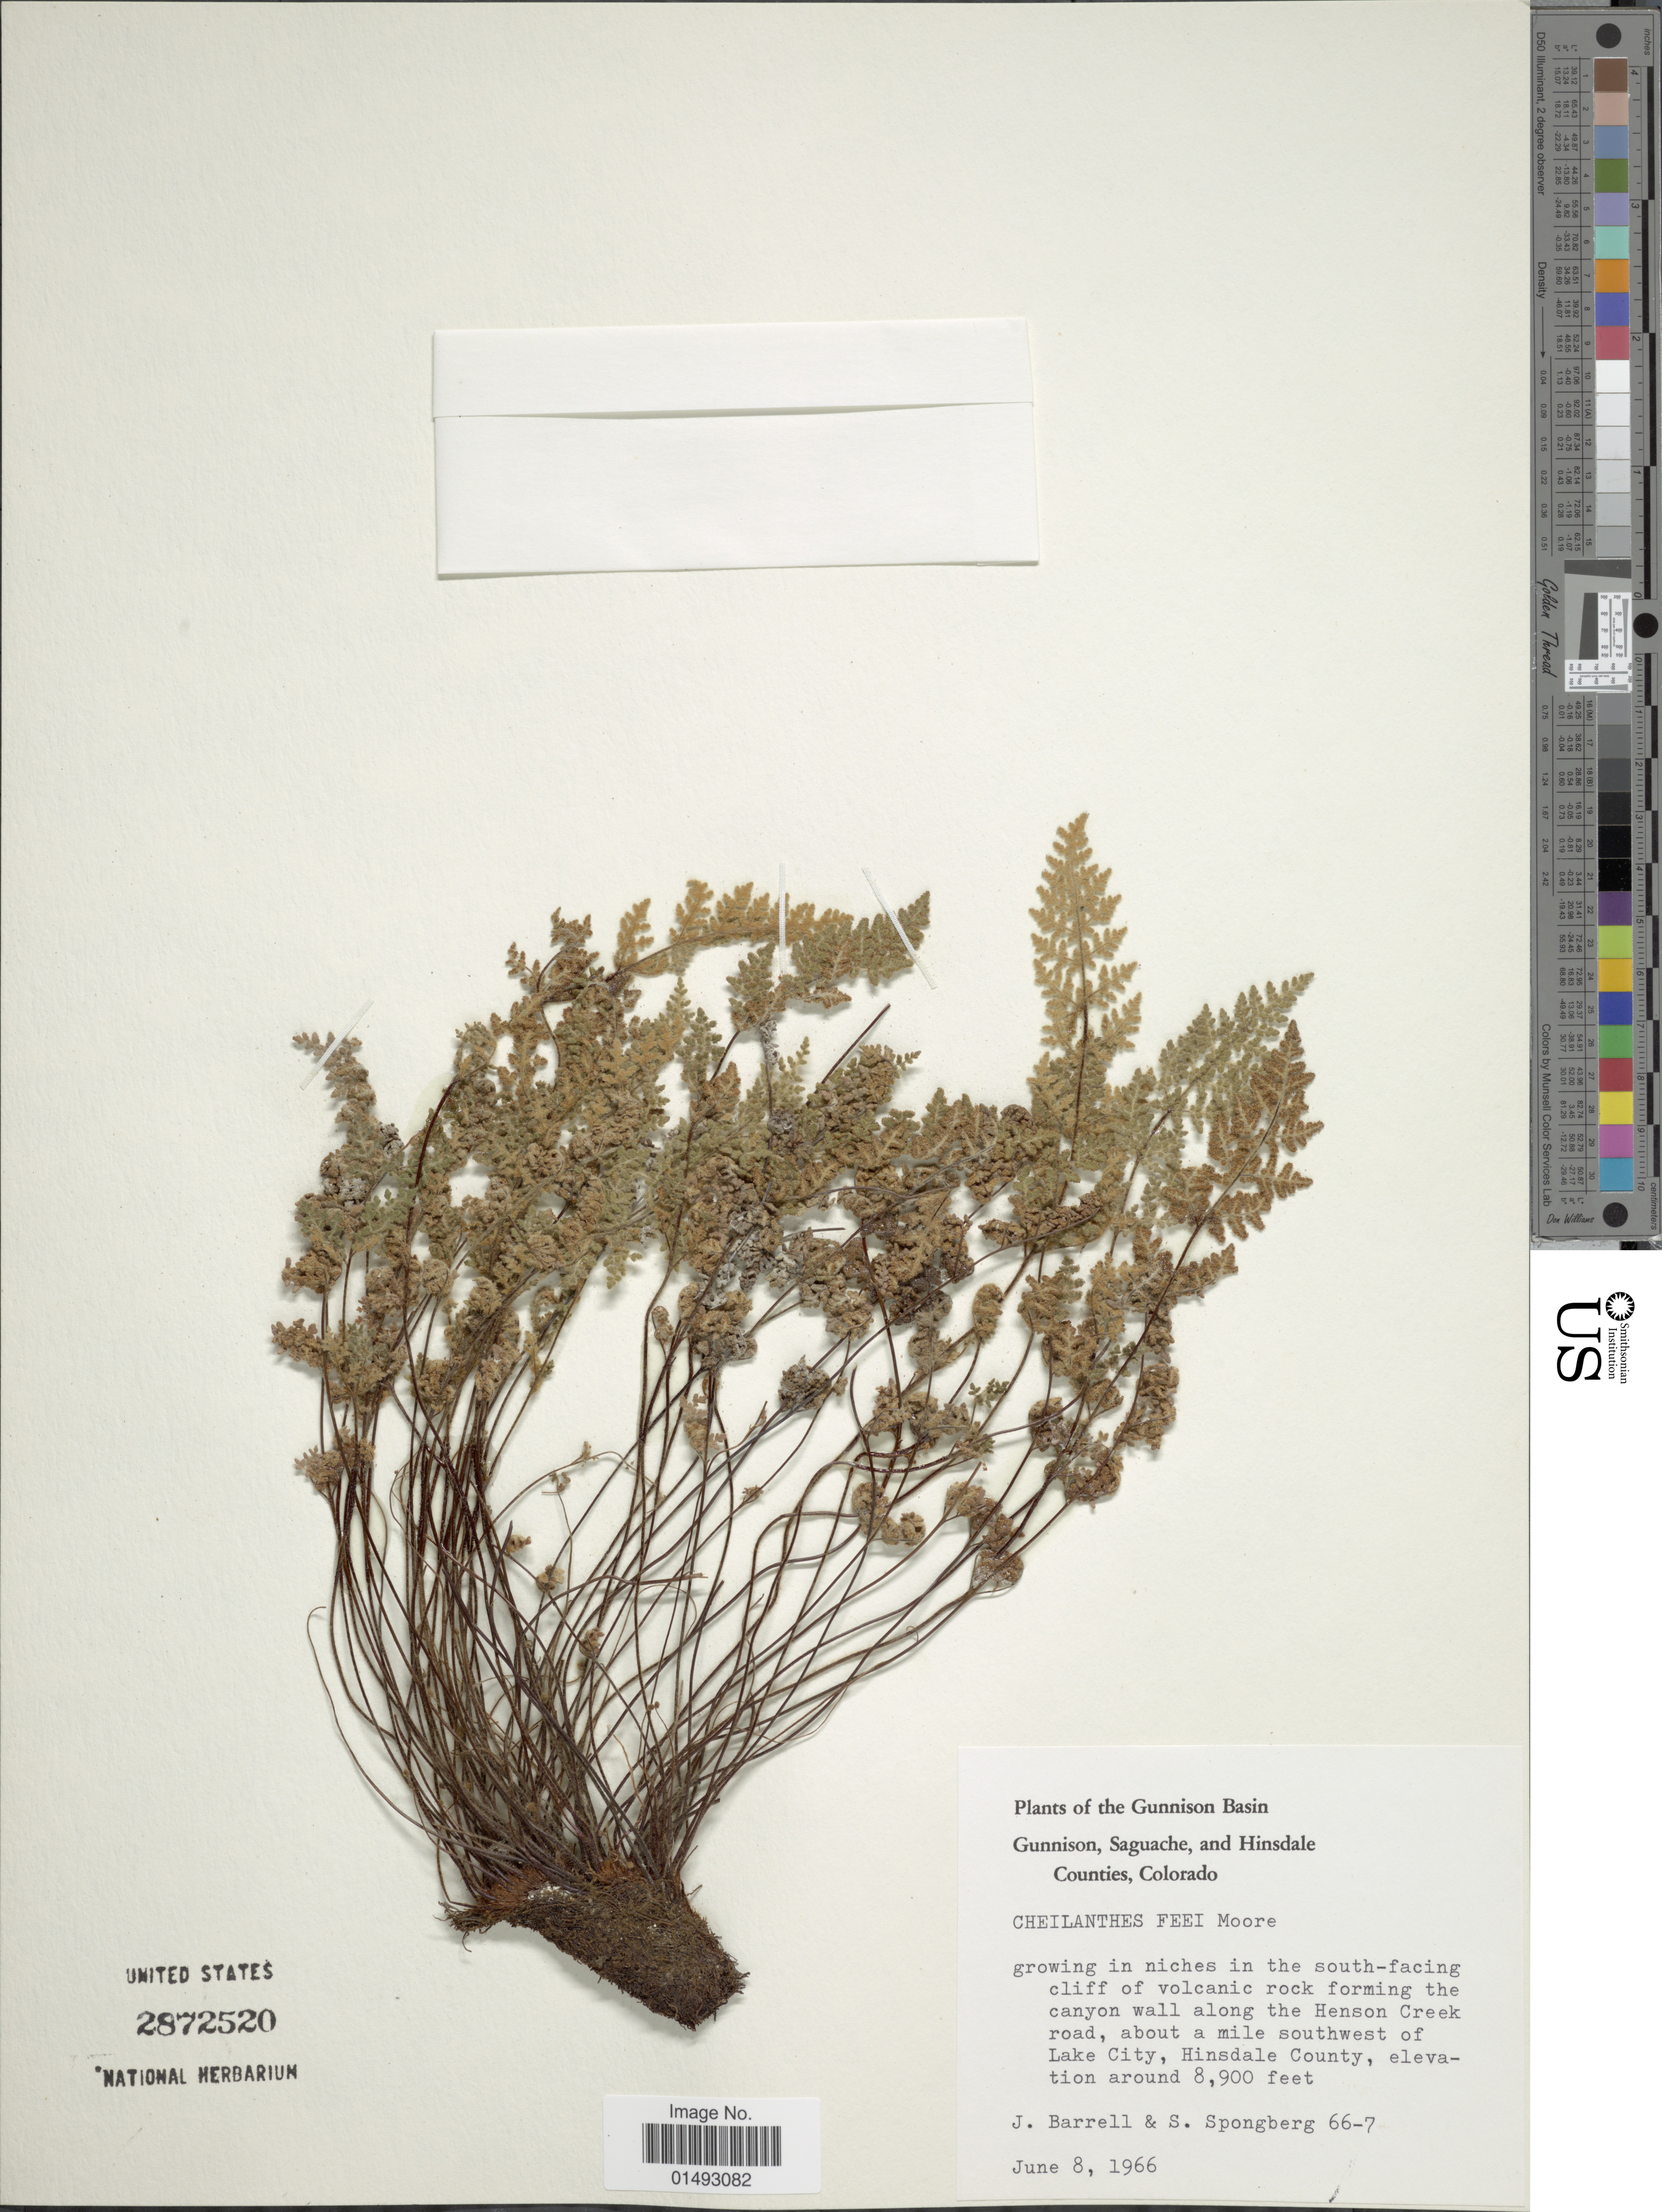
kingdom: Plantae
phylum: Tracheophyta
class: Polypodiopsida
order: Polypodiales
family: Pteridaceae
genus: Myriopteris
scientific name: Myriopteris gracilis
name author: Fée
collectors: J. Barrell & S. A.Spongberg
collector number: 66-7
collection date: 1966-06-08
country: United States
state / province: Colorado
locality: The Gunnison Basin Gunnison, Saguache, and Hinsdale Counties, growing in niches in the south-facing cliff of volcanic rock forming the canyon wall along the Henson Creek road, about a mile southwest of Lake City, Hinsdale County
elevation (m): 2713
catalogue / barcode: US 2872520